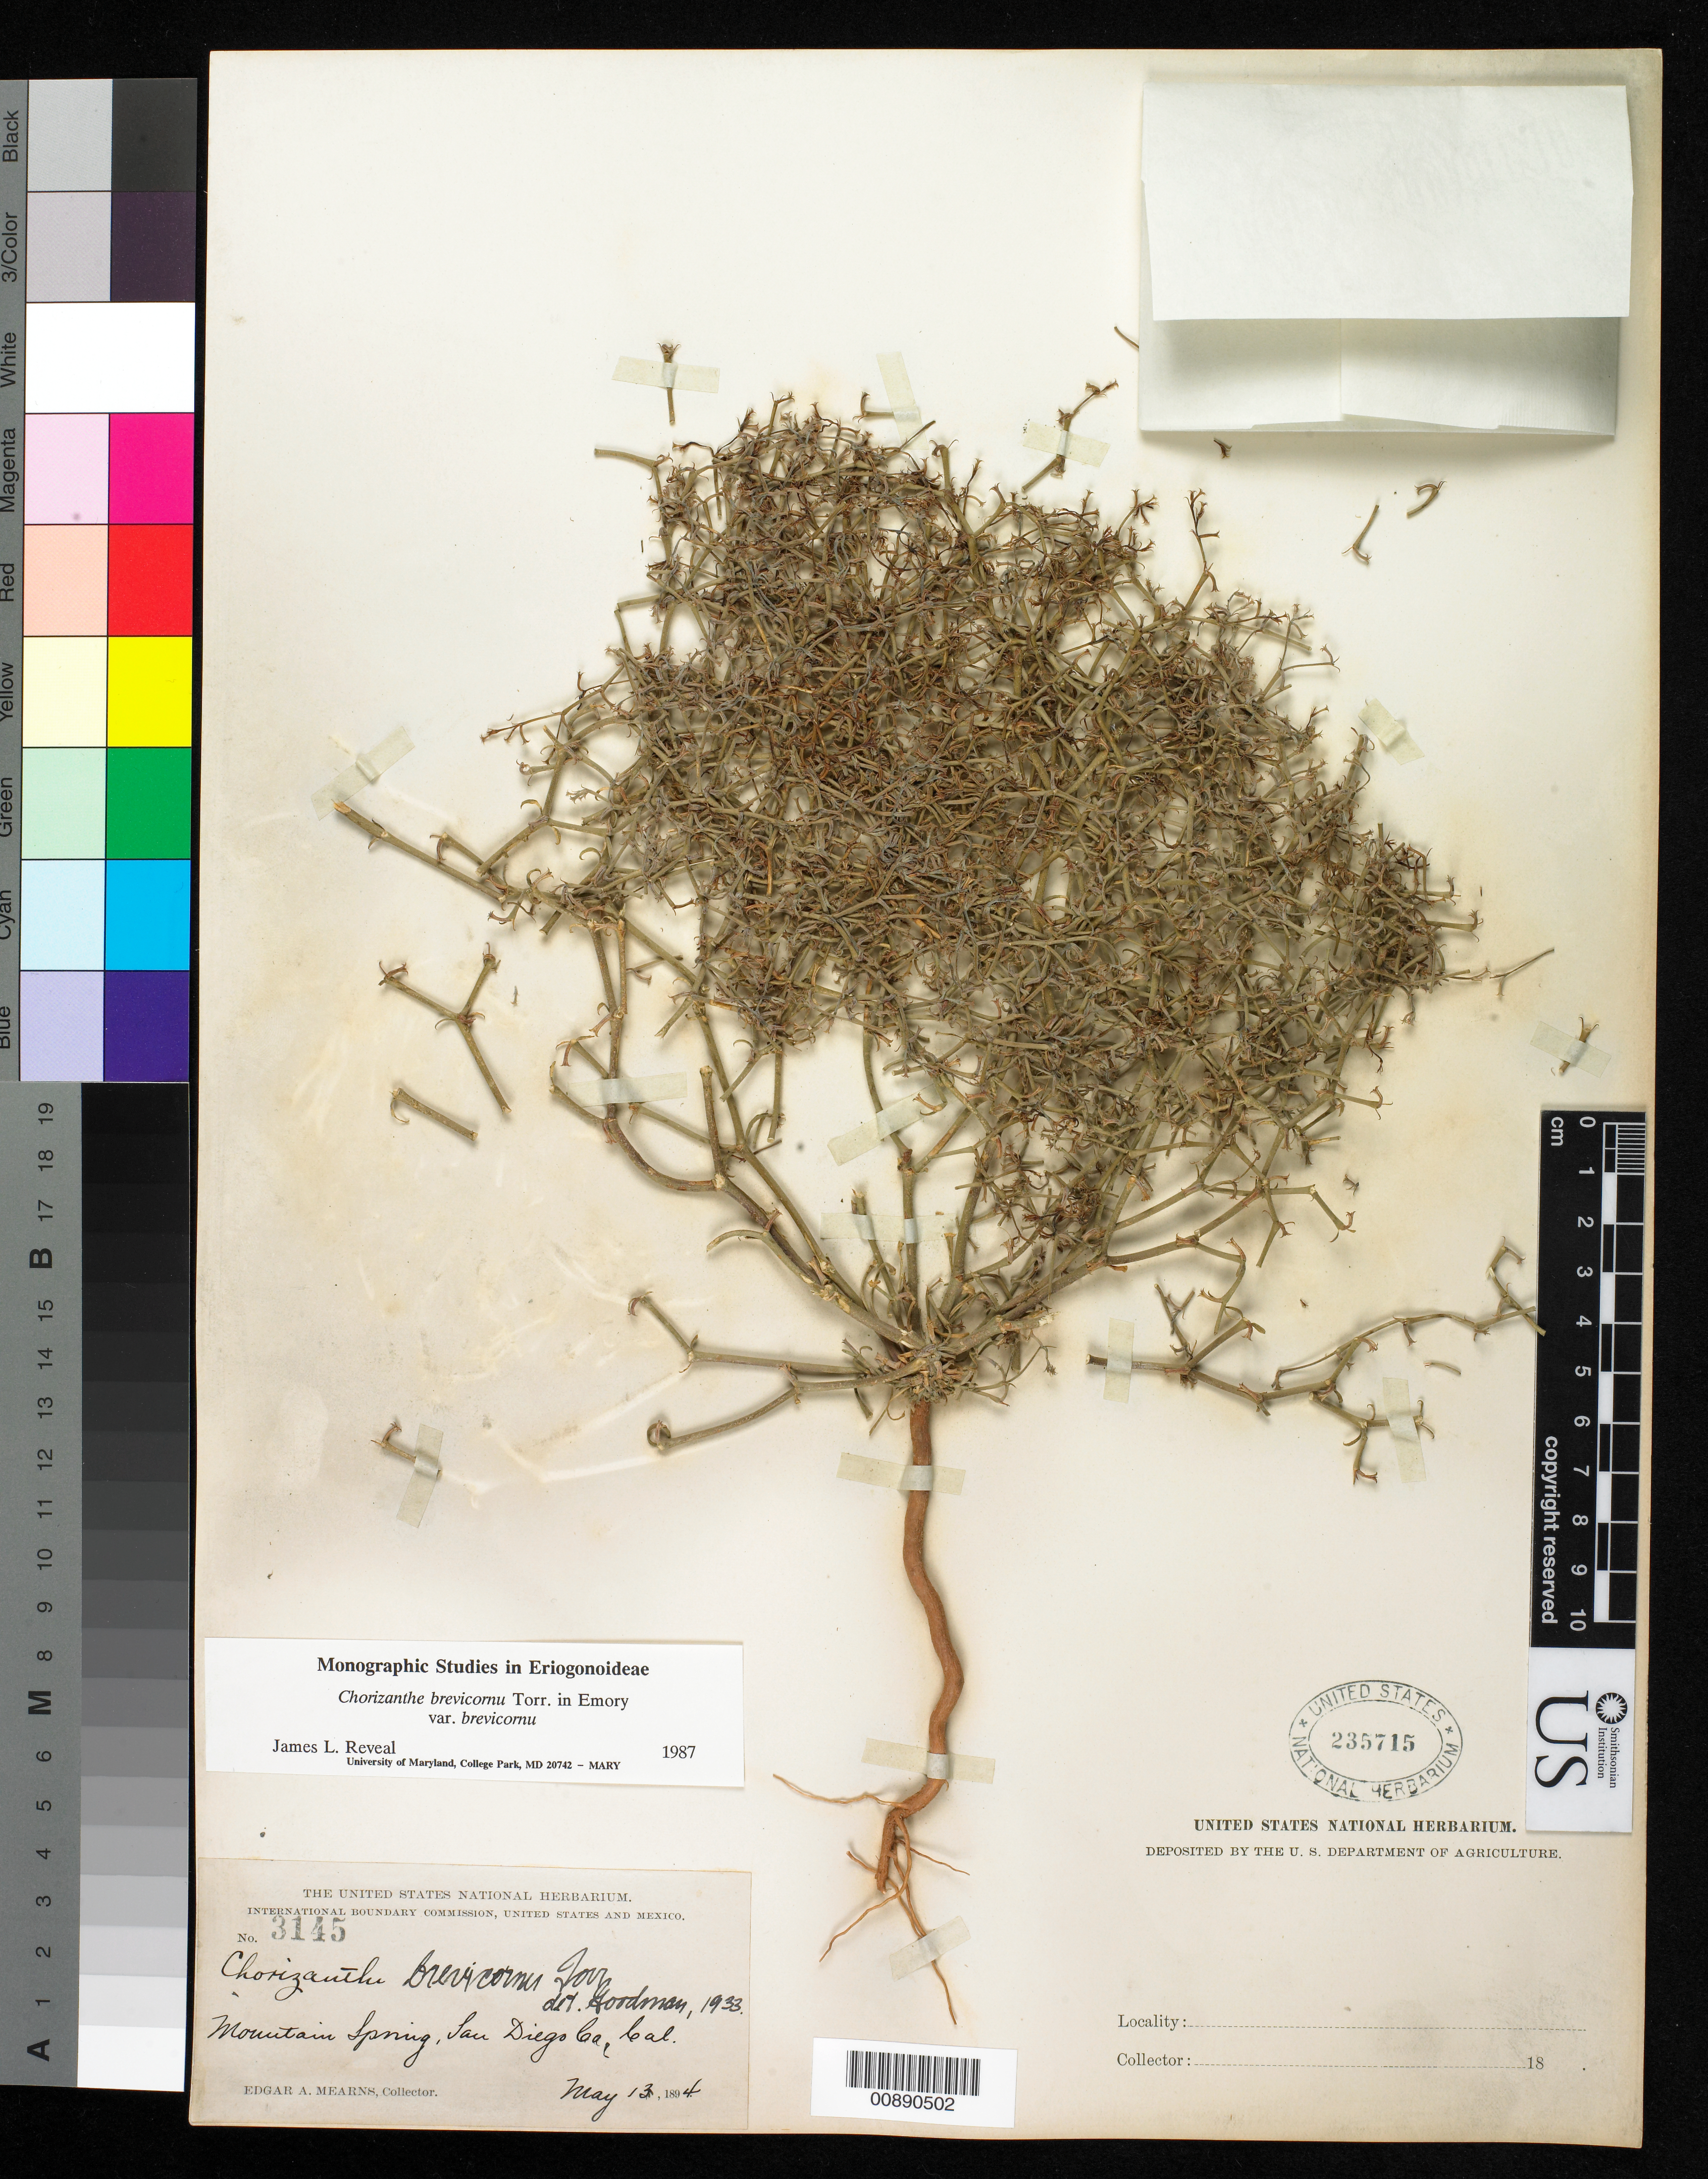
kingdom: Plantae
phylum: Tracheophyta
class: Magnoliopsida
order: Caryophyllales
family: Polygonaceae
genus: Chorizanthe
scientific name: Chorizanthe brevicornu var. brevicornu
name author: Torr.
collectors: E. A. Mearns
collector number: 3145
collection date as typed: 13 May 1894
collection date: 1894-05-13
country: United States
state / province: California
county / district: San Diego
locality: Mountain Spring, San Diego County, California.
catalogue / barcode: US 235715